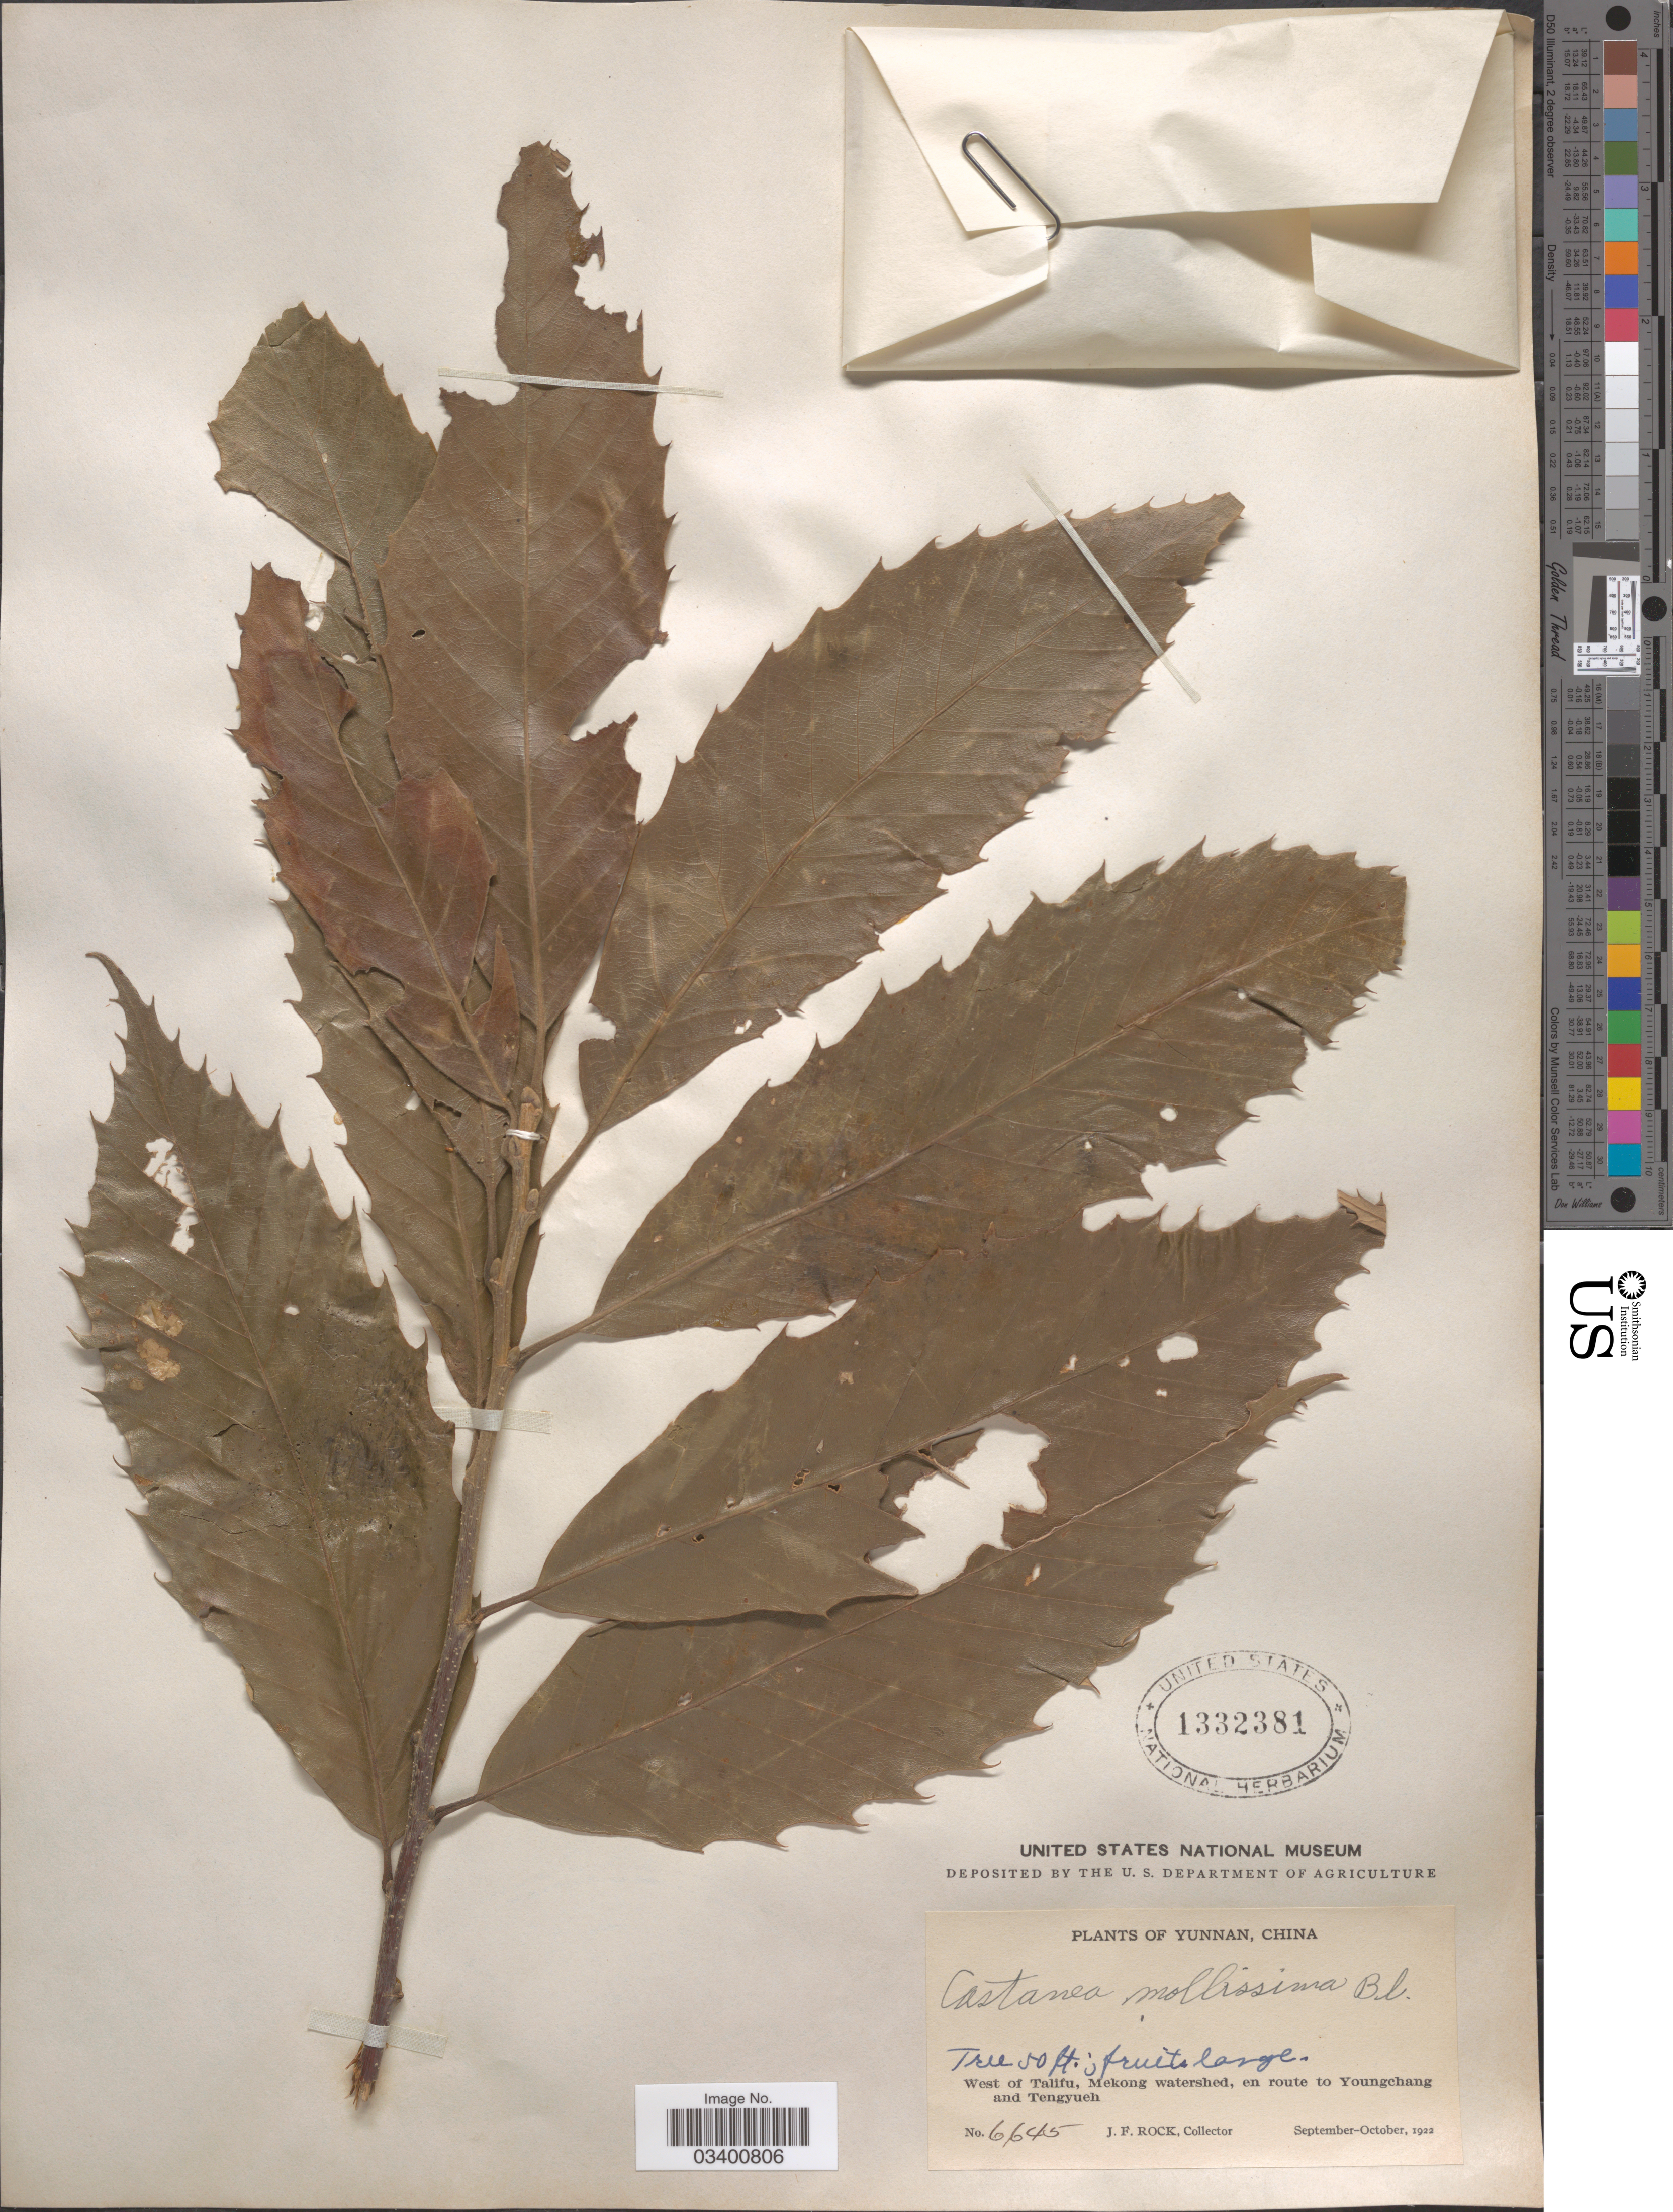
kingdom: Plantae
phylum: Tracheophyta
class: Magnoliopsida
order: Fagales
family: Fagaceae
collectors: J. Rock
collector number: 6645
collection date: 1922-09/1922-10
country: China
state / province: Yunnan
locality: West of Talifu, Mekong watershed, en route to Youngchang and Tengyueh.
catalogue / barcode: US 1332381